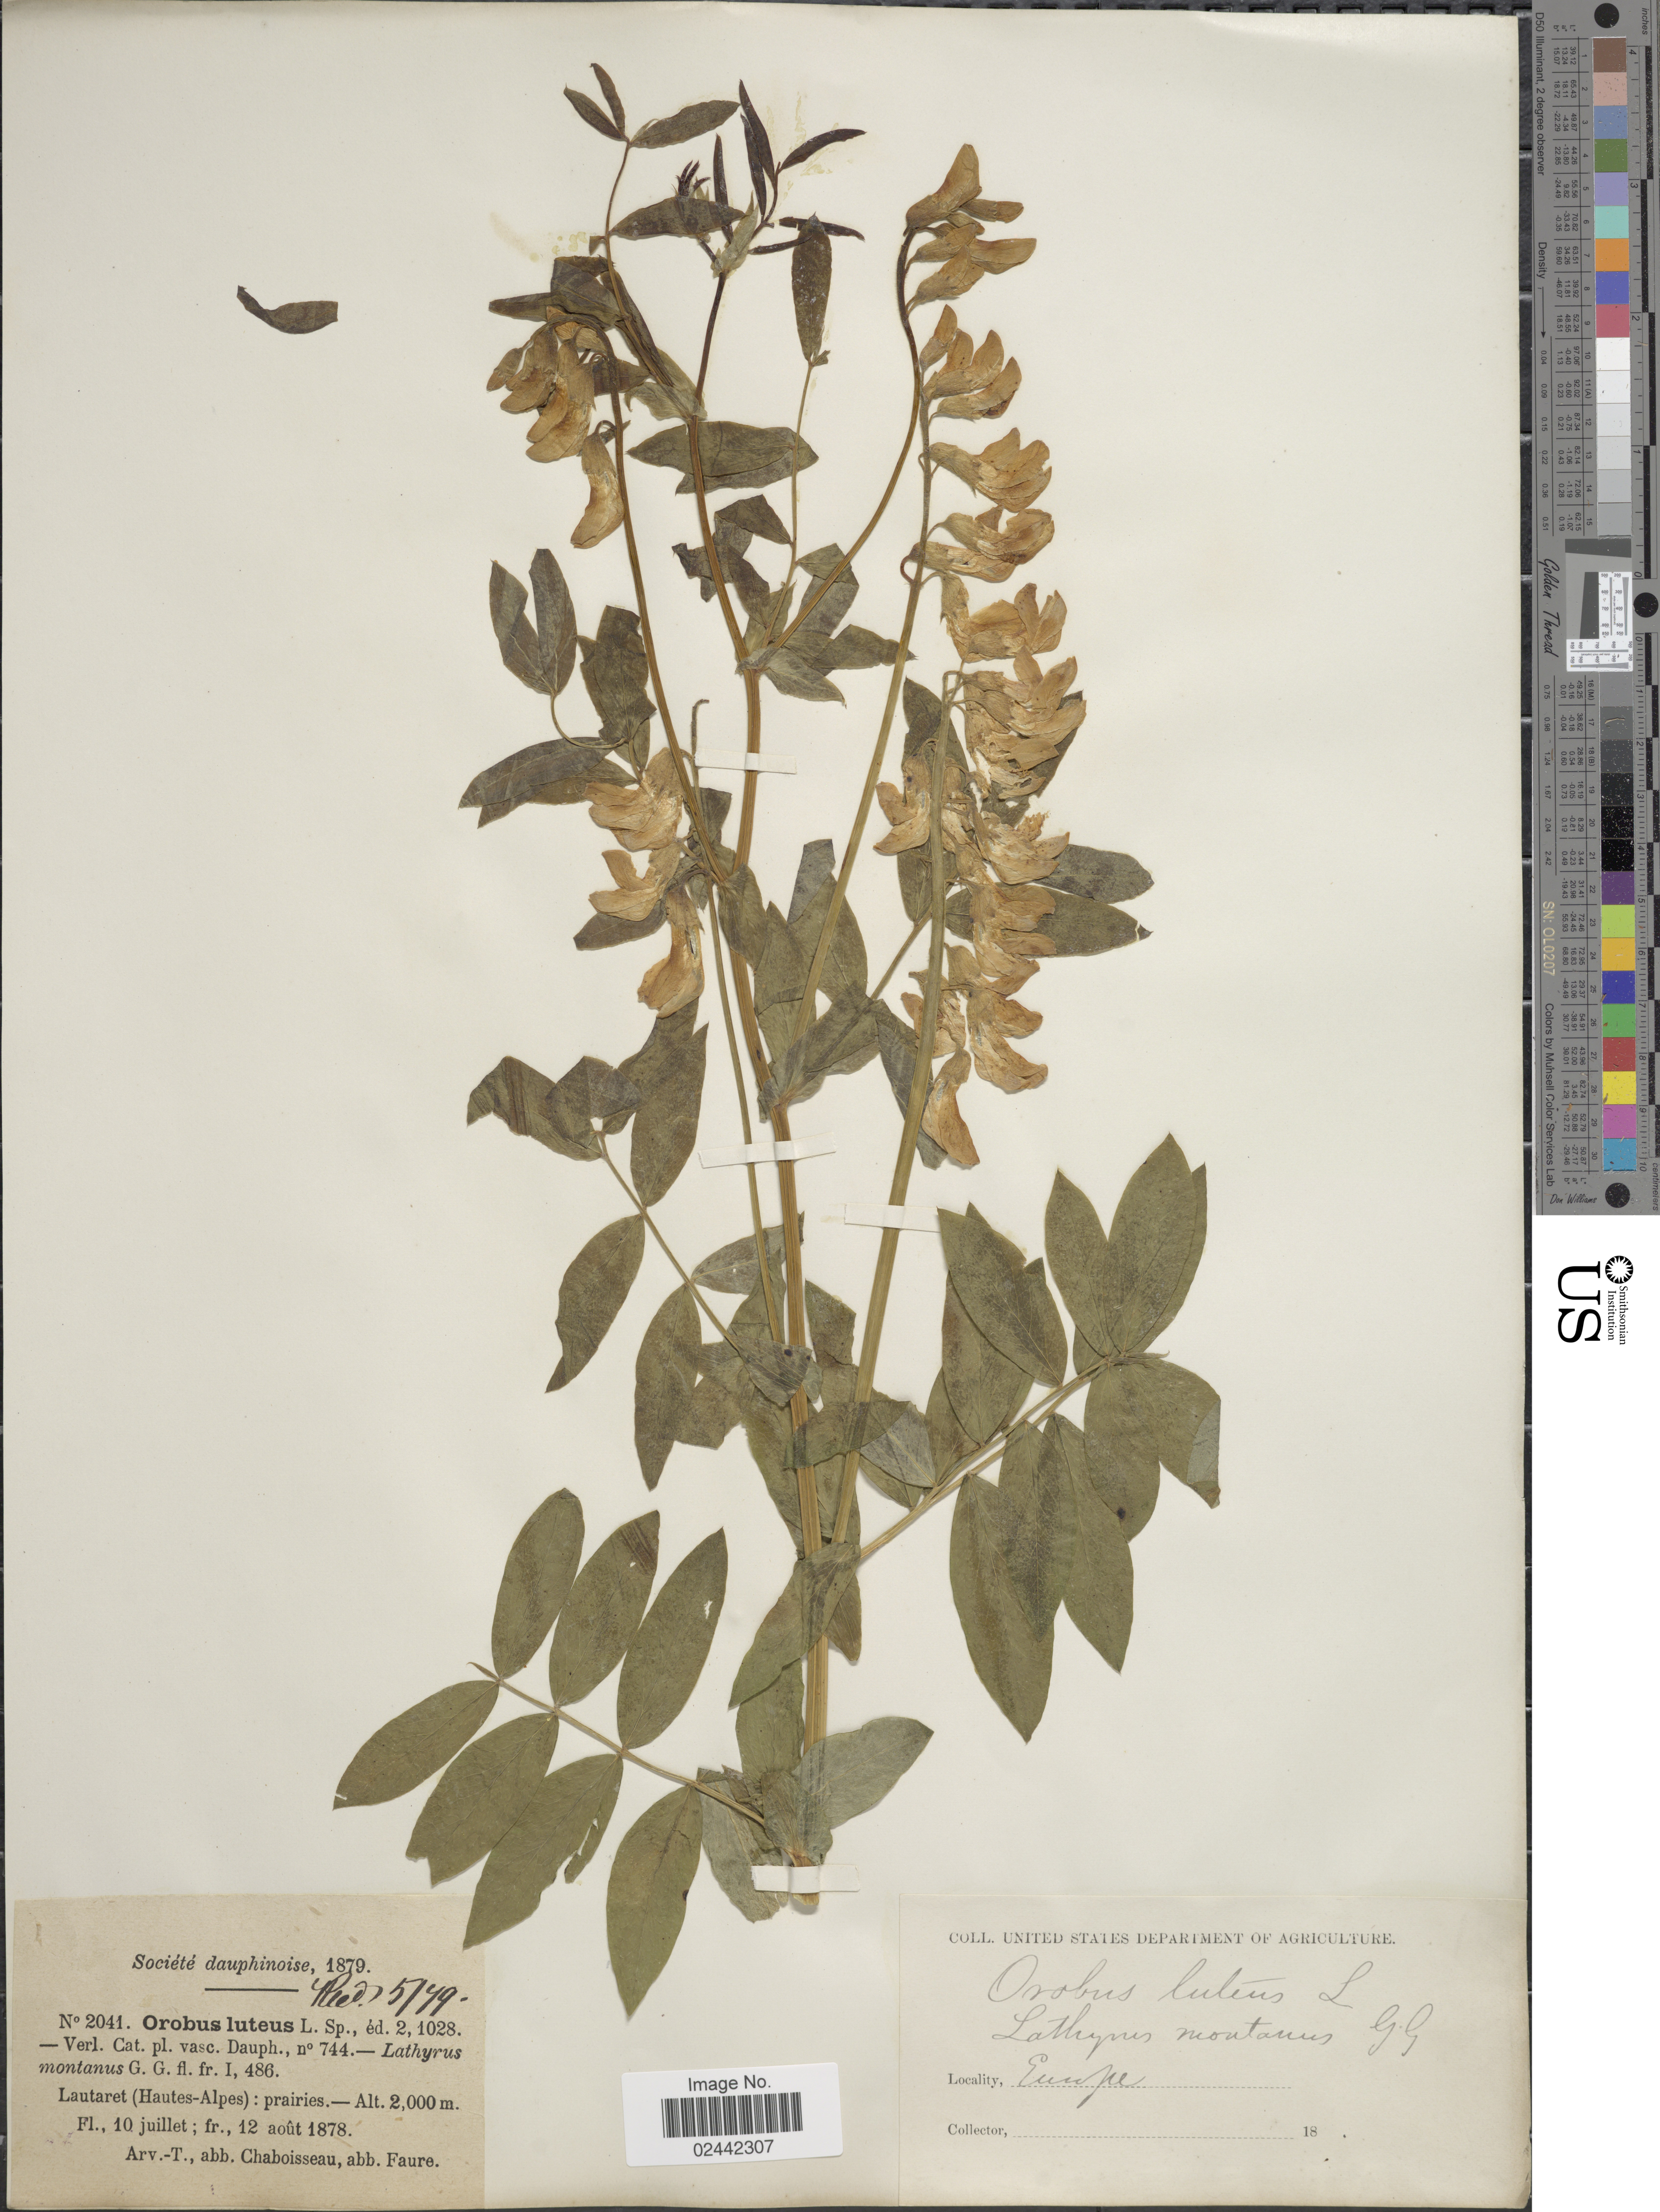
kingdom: Plantae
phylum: Tracheophyta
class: Magnoliopsida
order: Fabales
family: Fabaceae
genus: Lathyrus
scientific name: Lathyrus gmelinii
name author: Fritsch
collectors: A. Chaboisseau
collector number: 2041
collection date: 1878-07-10/1878-07-12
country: France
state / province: Provence-Alpes-Côte d'Azur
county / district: Hautes-Alpes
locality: Lautaret (Hautes-Alpes): prairies. Europe.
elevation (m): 2000